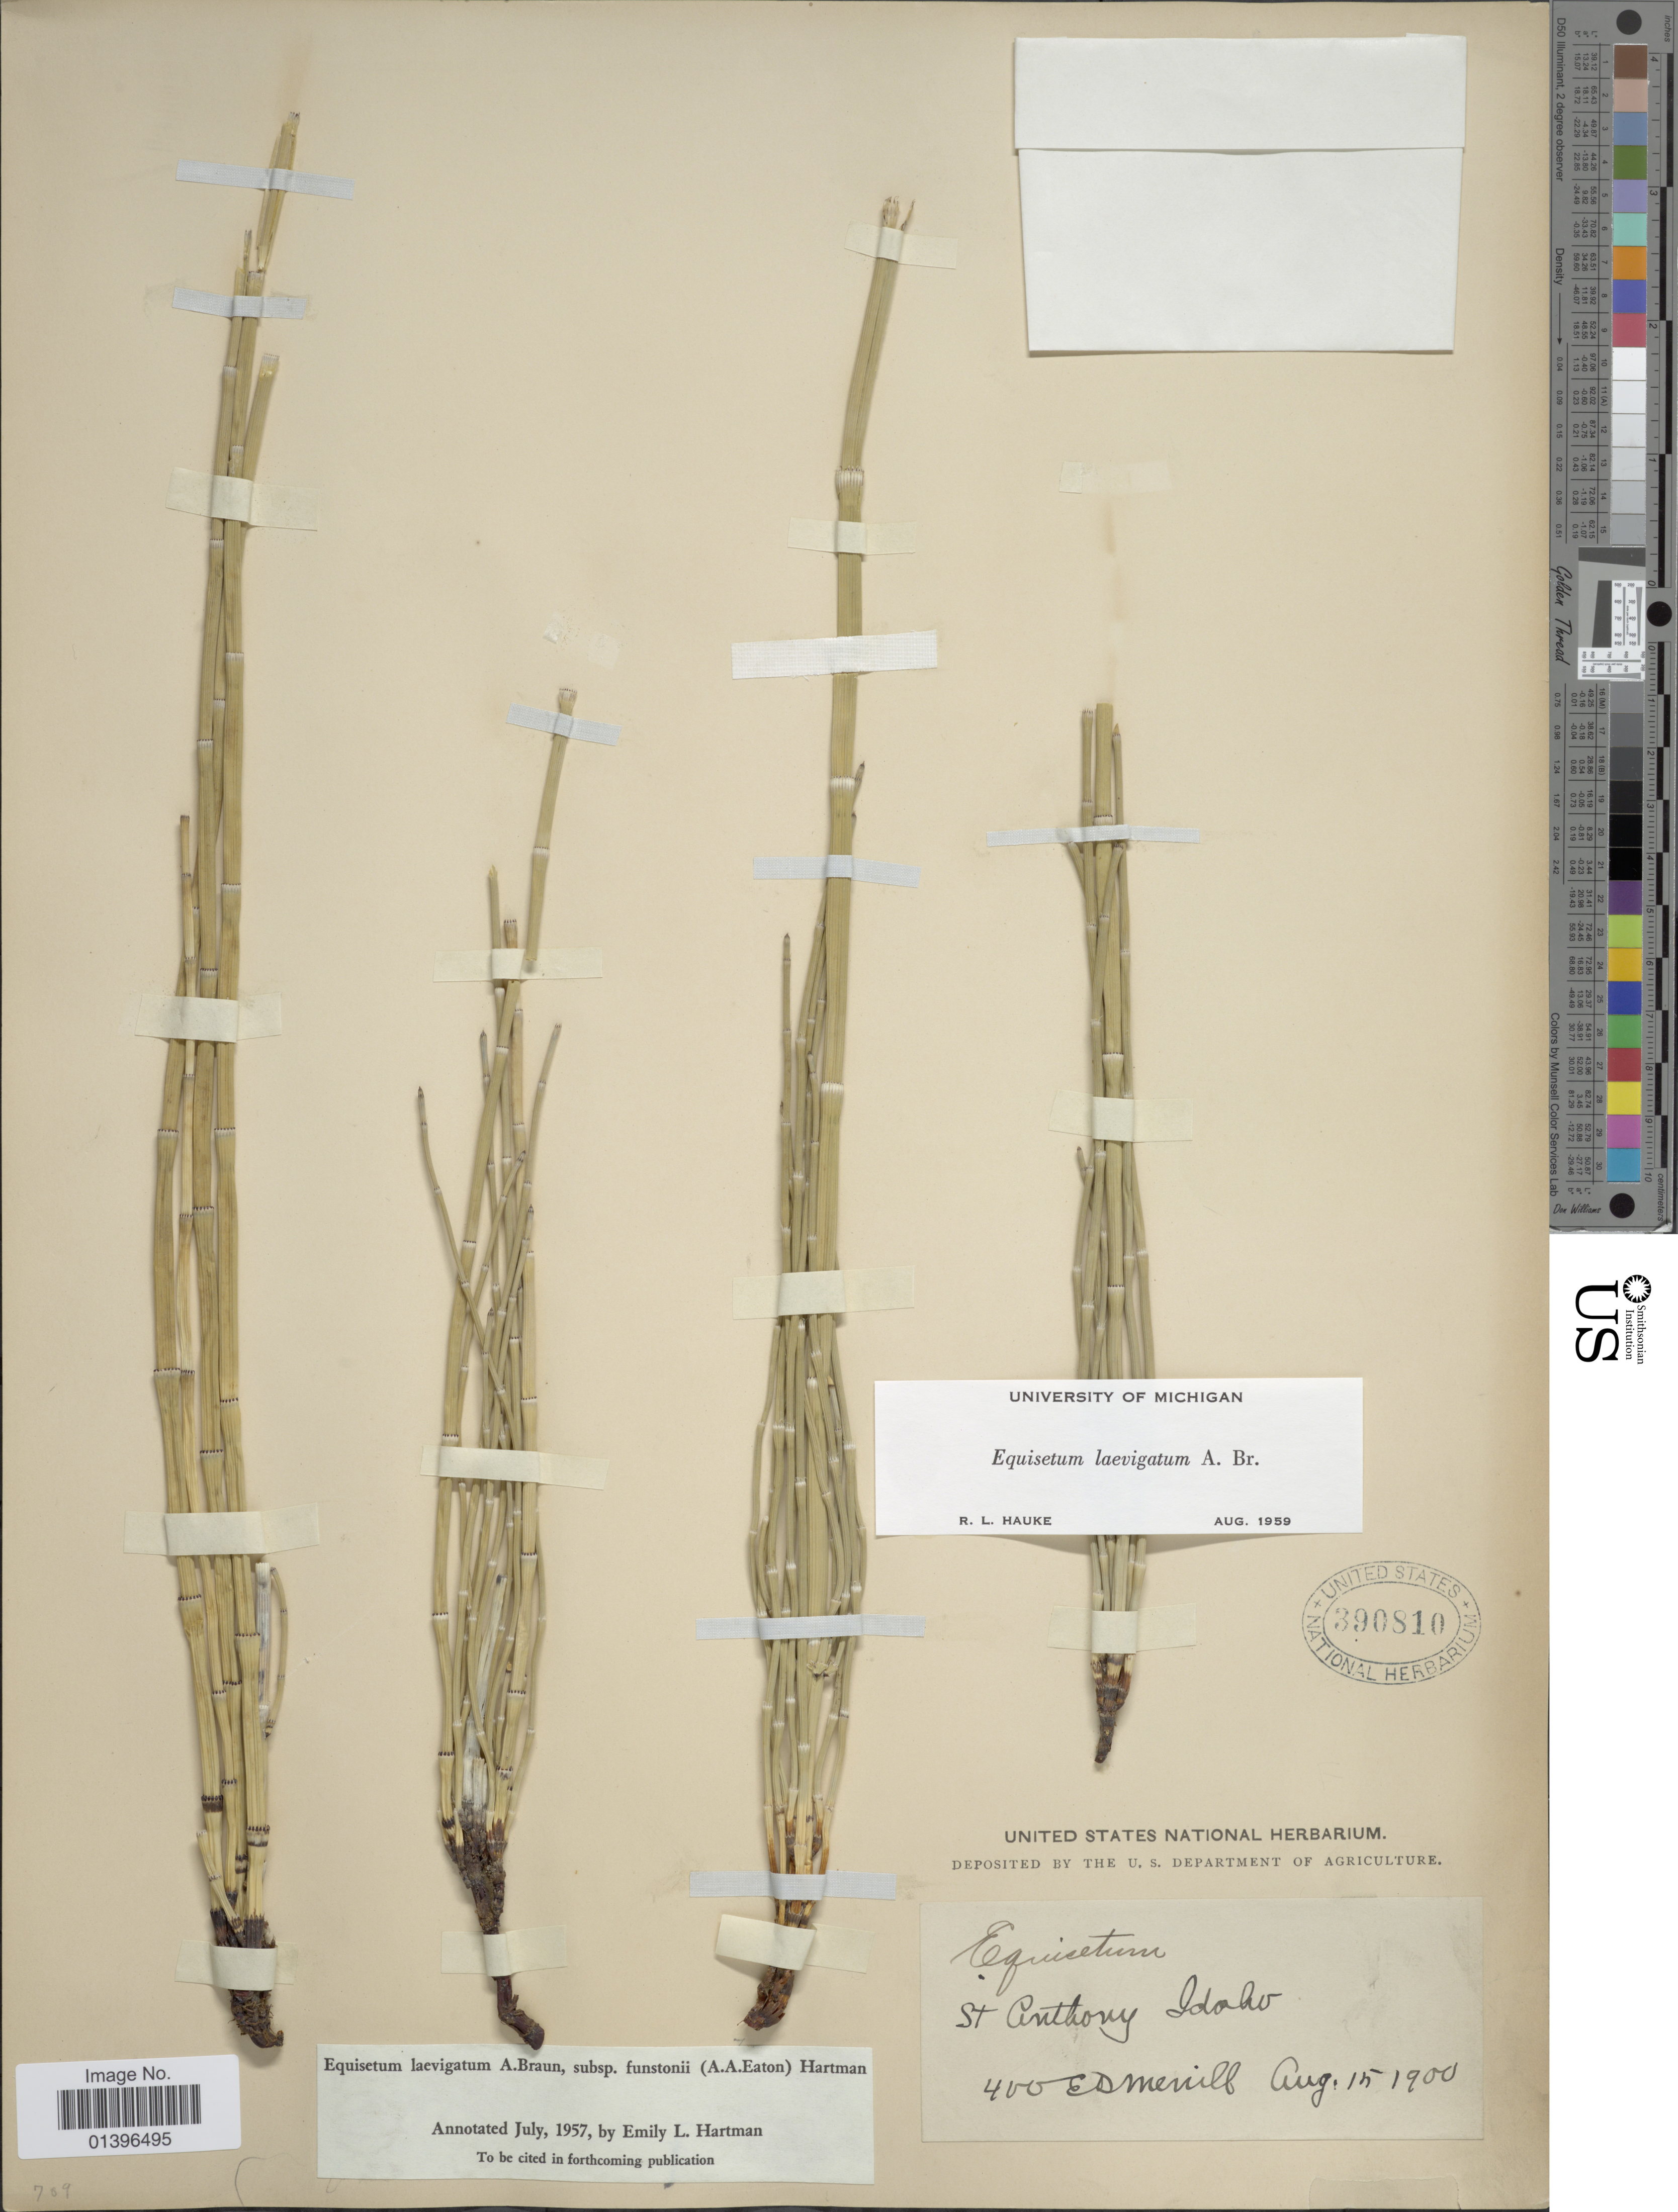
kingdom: Plantae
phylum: Tracheophyta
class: Polypodiopsida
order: Equisetales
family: Equisetaceae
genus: Equisetum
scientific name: Equisetum laevigatum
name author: A. Braun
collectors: E. D. Merrill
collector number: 400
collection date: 1900-08-15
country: United States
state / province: Idaho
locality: St Anthony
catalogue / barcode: US 390810